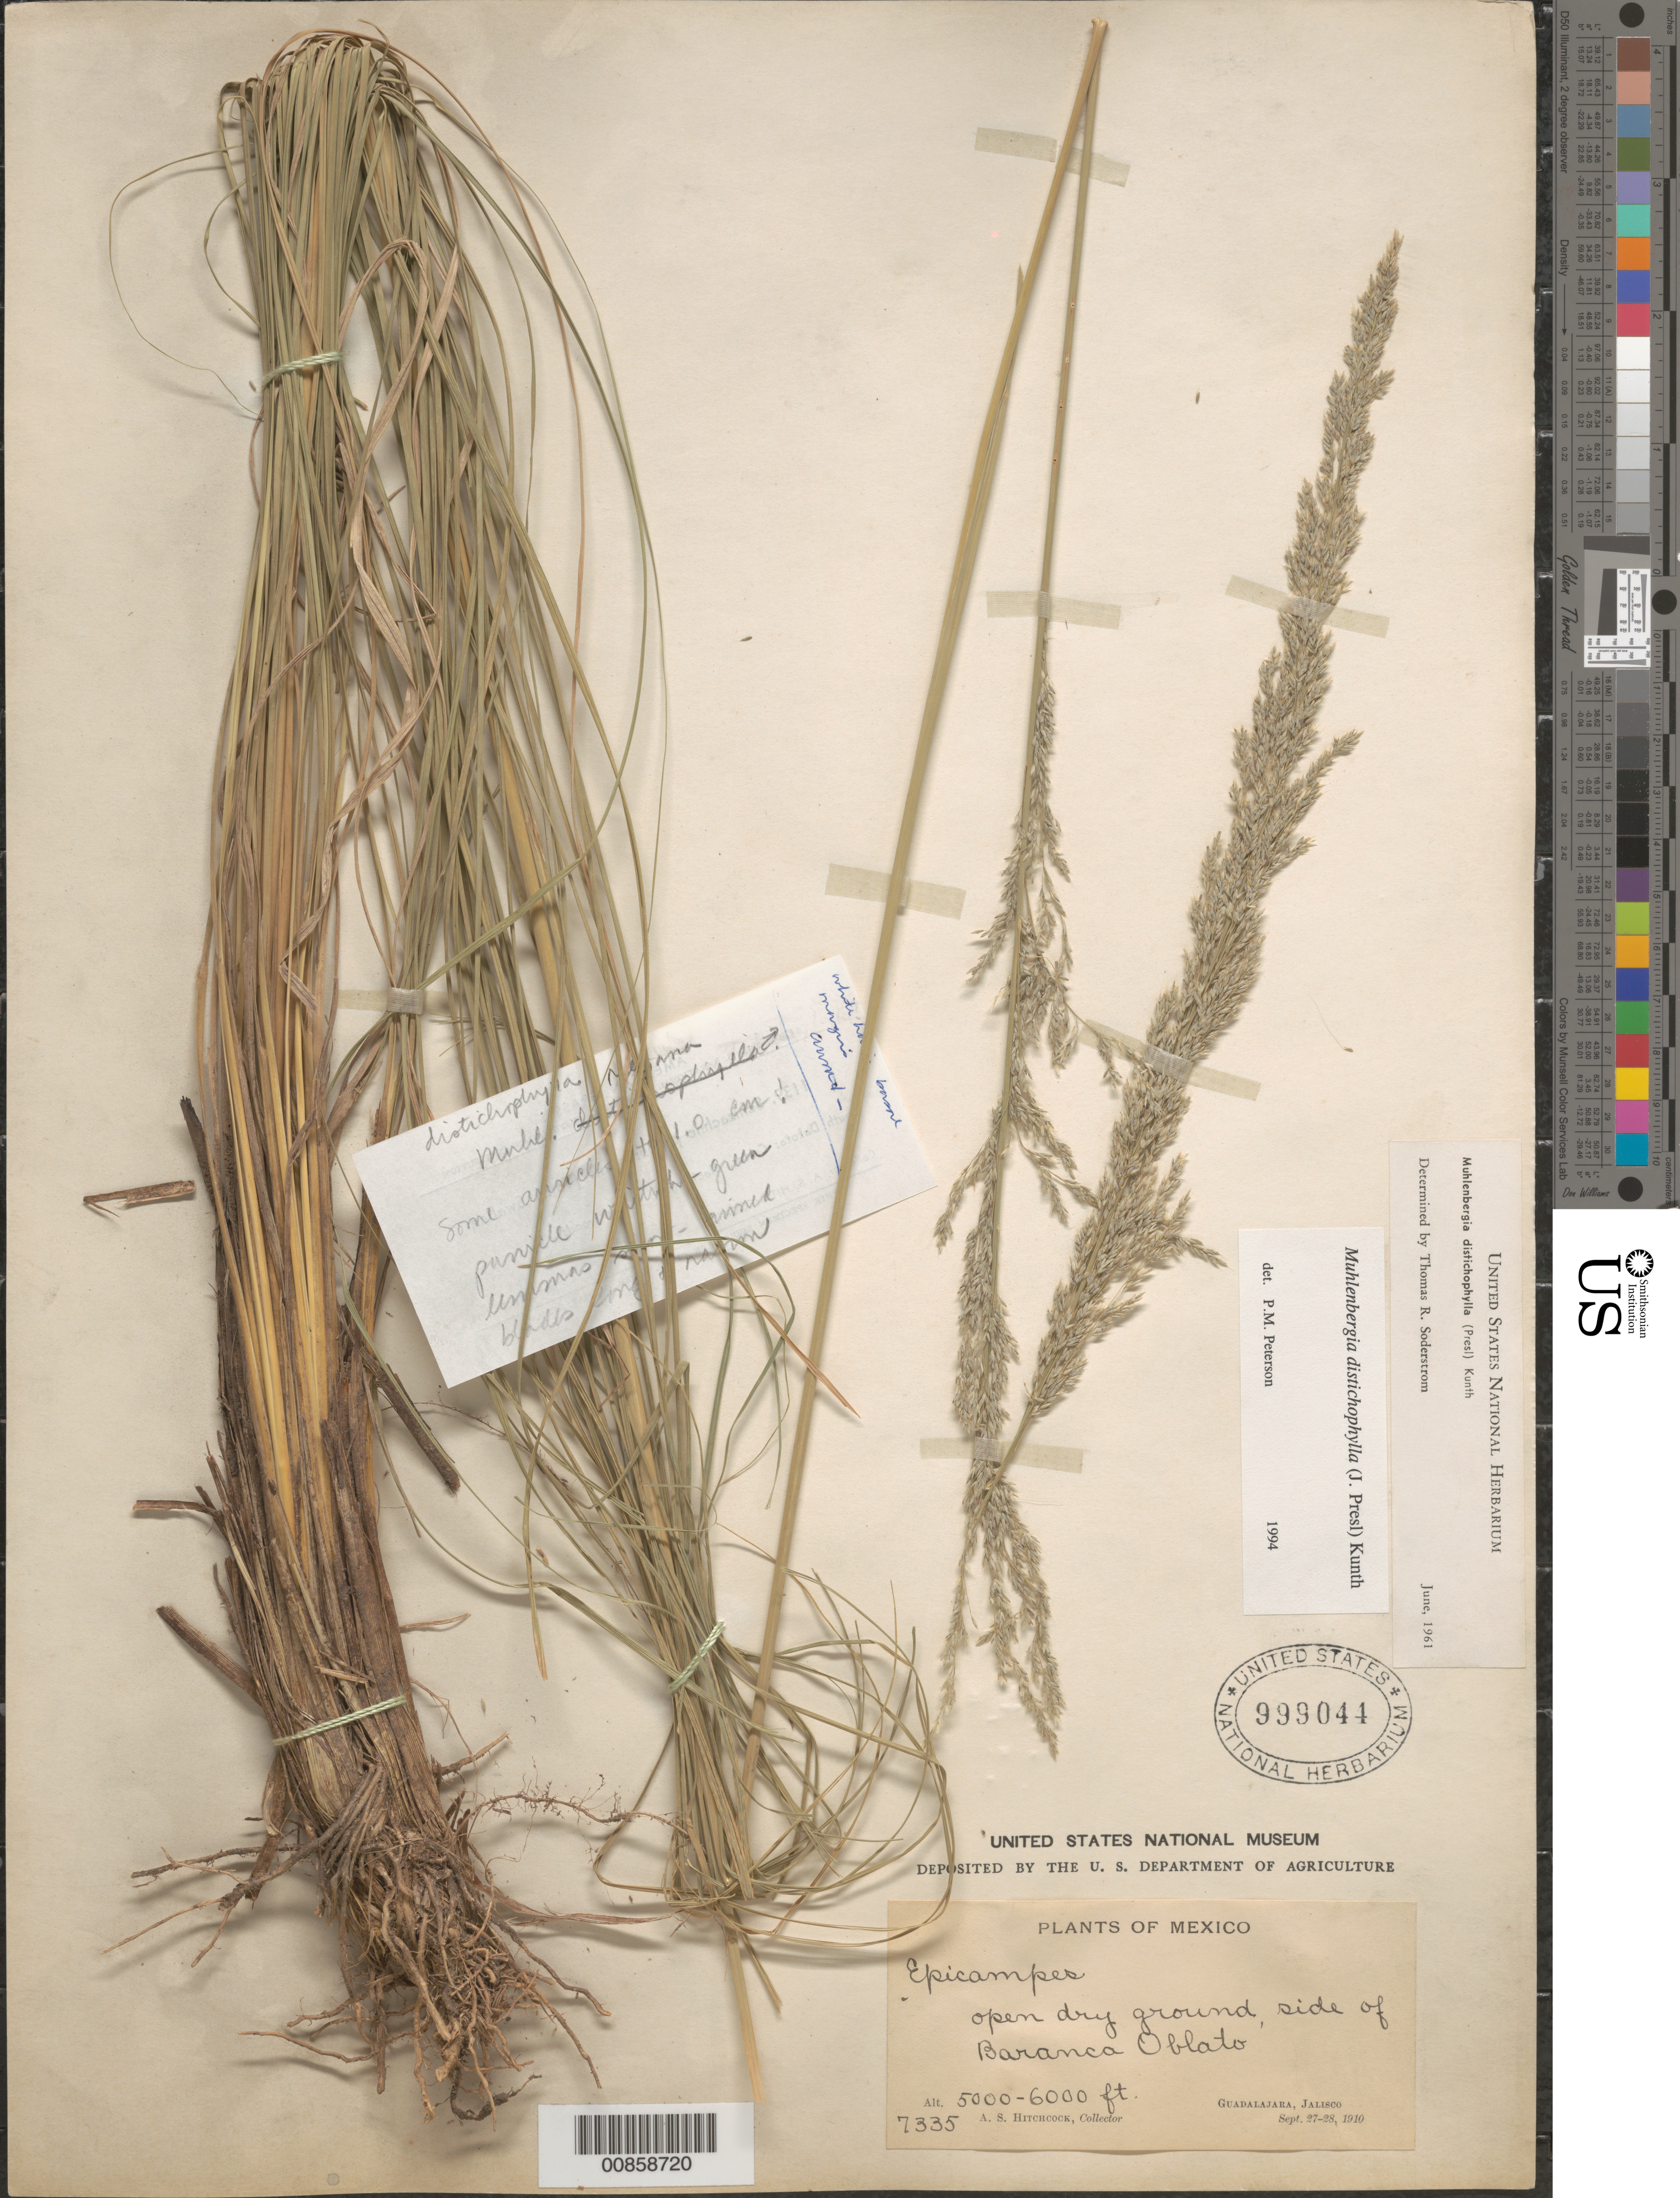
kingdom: Plantae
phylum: Tracheophyta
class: Liliopsida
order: Poales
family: Poaceae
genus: Muhlenbergia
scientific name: Muhlenbergia distichophylla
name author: (J. Presl) Kunth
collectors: A. S. Hitchcock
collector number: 7335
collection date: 1910-09-27/1910-09-28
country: Mexico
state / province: Jalisco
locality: Open dry ground, side of Baranca Oblato. Guadalajara.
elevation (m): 1524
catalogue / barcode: US 999044